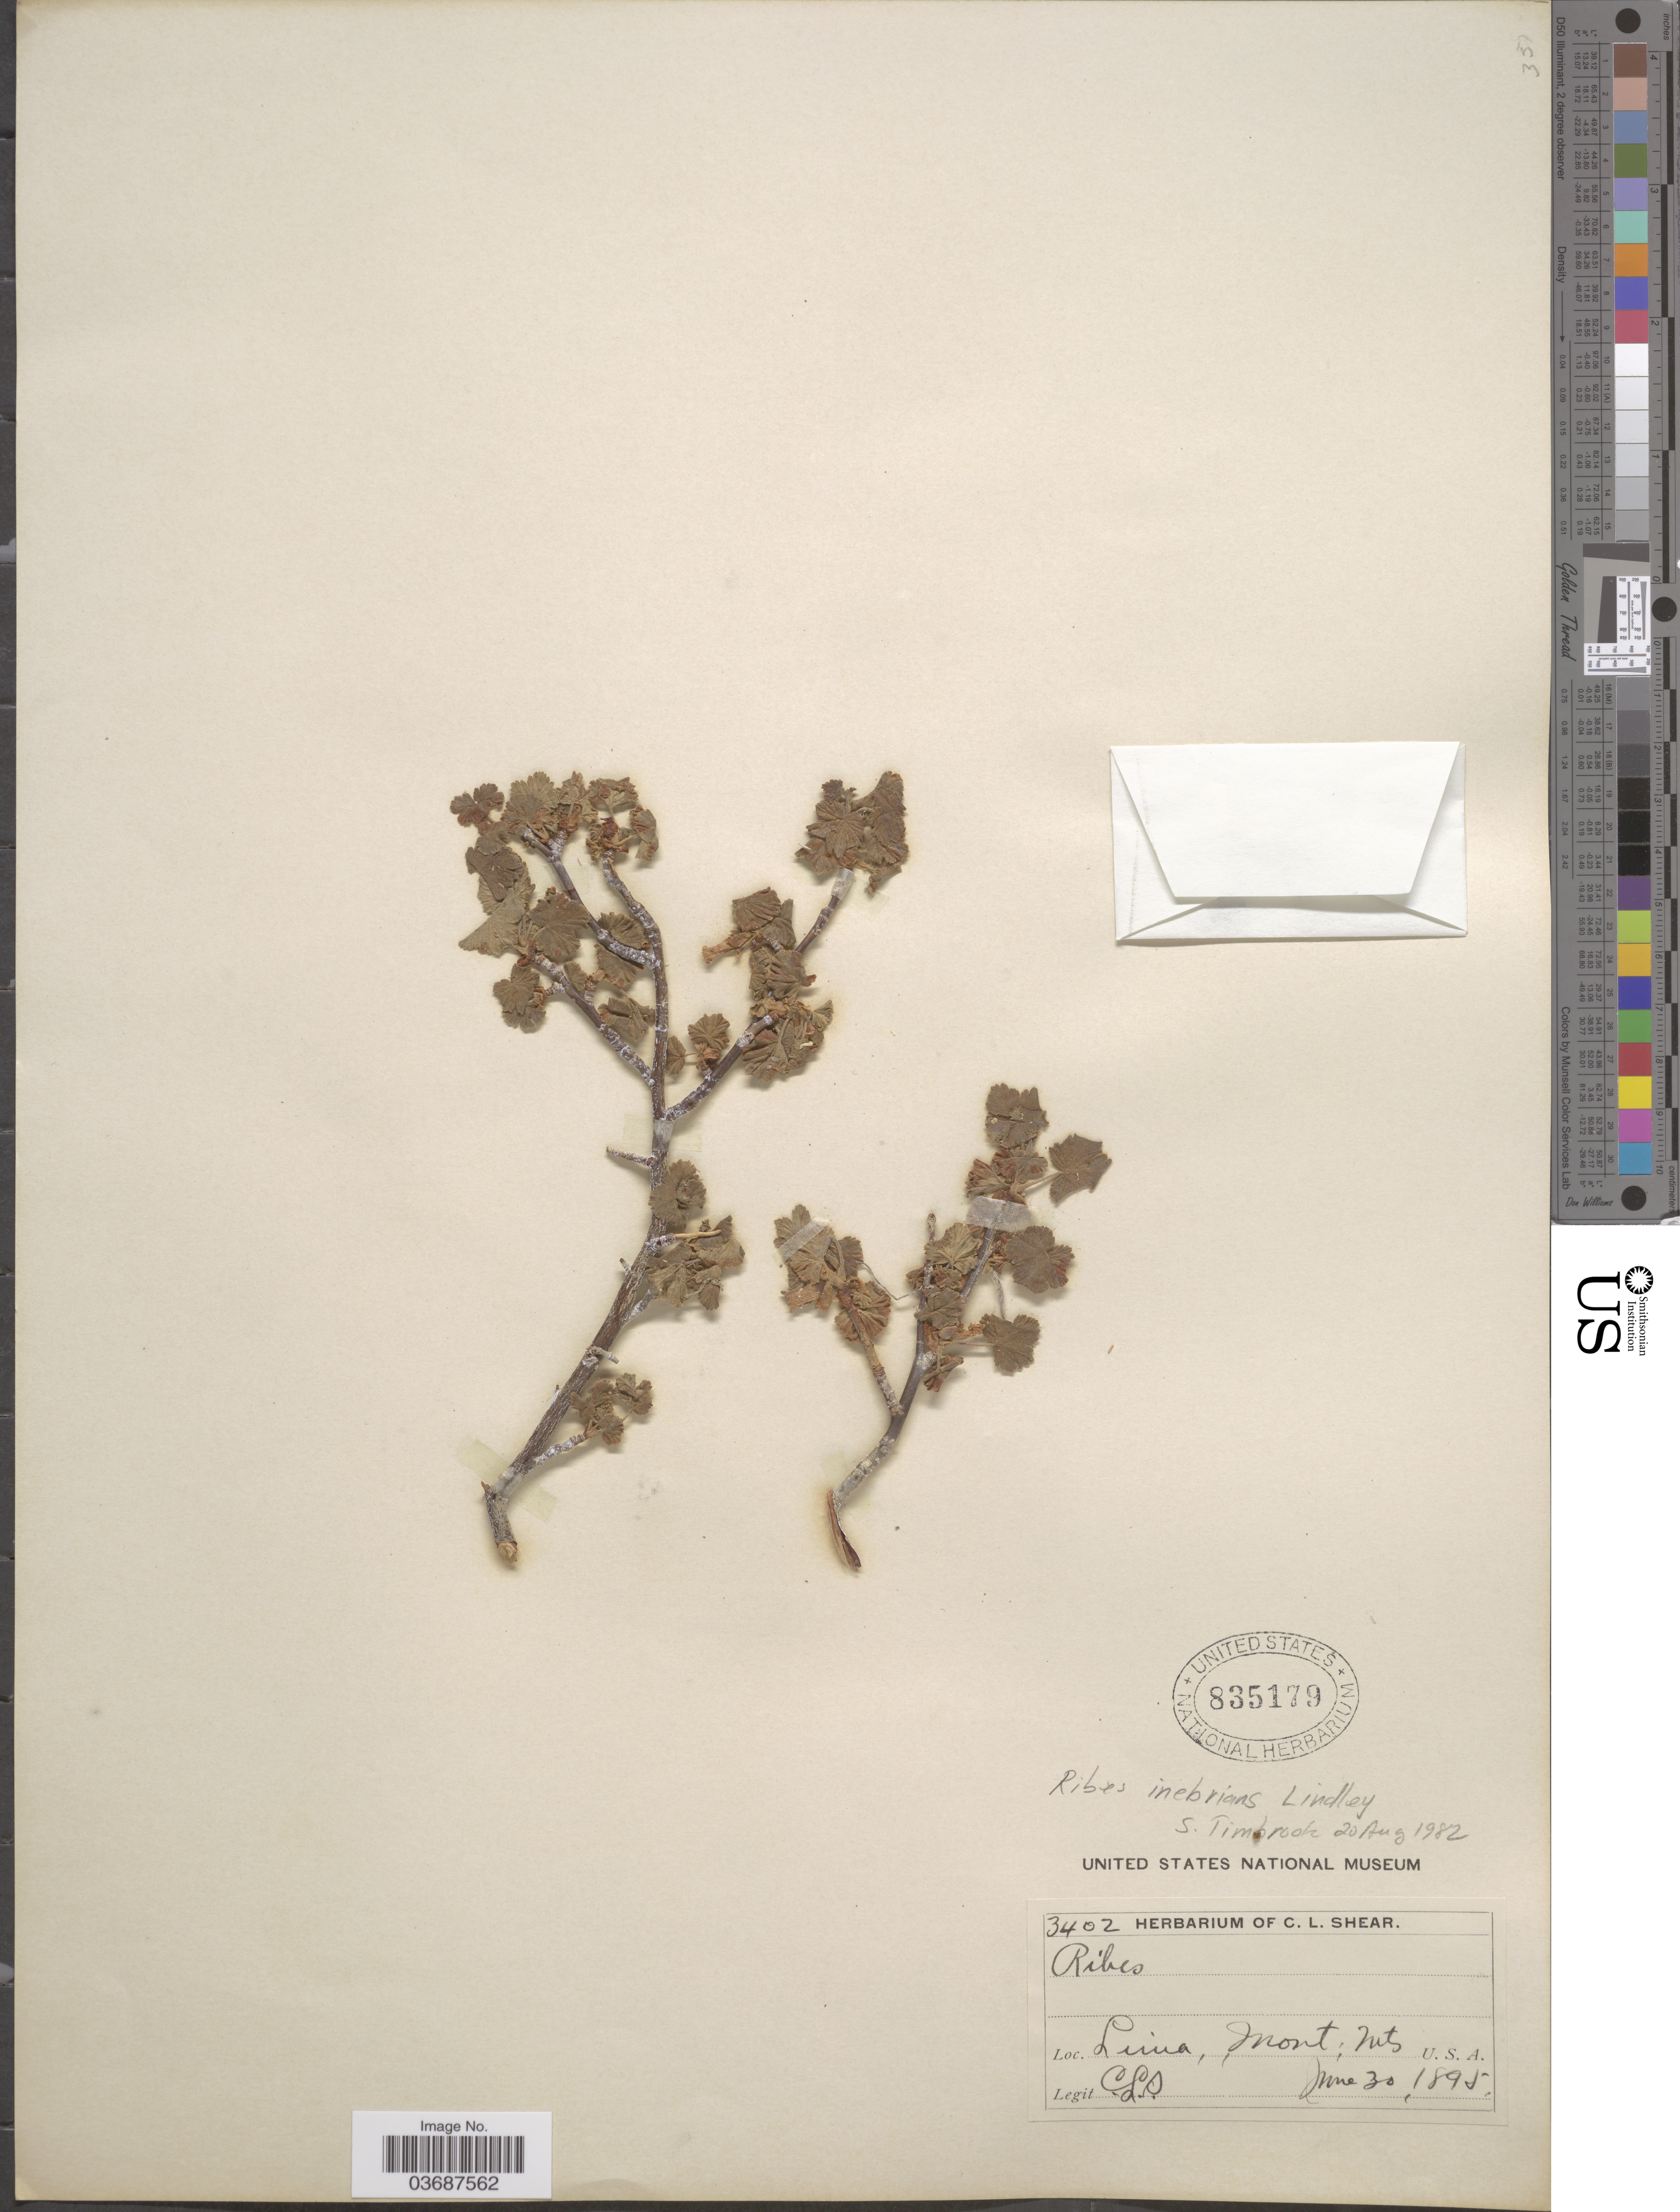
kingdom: Plantae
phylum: Tracheophyta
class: Magnoliopsida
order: Saxifragales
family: Grossulariaceae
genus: Ribes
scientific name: Ribes inebrians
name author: Lindl.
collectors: C. L. Shear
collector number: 3402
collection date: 1895-06-30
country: United States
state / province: Montana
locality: Lima, Mts.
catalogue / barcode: US 835179